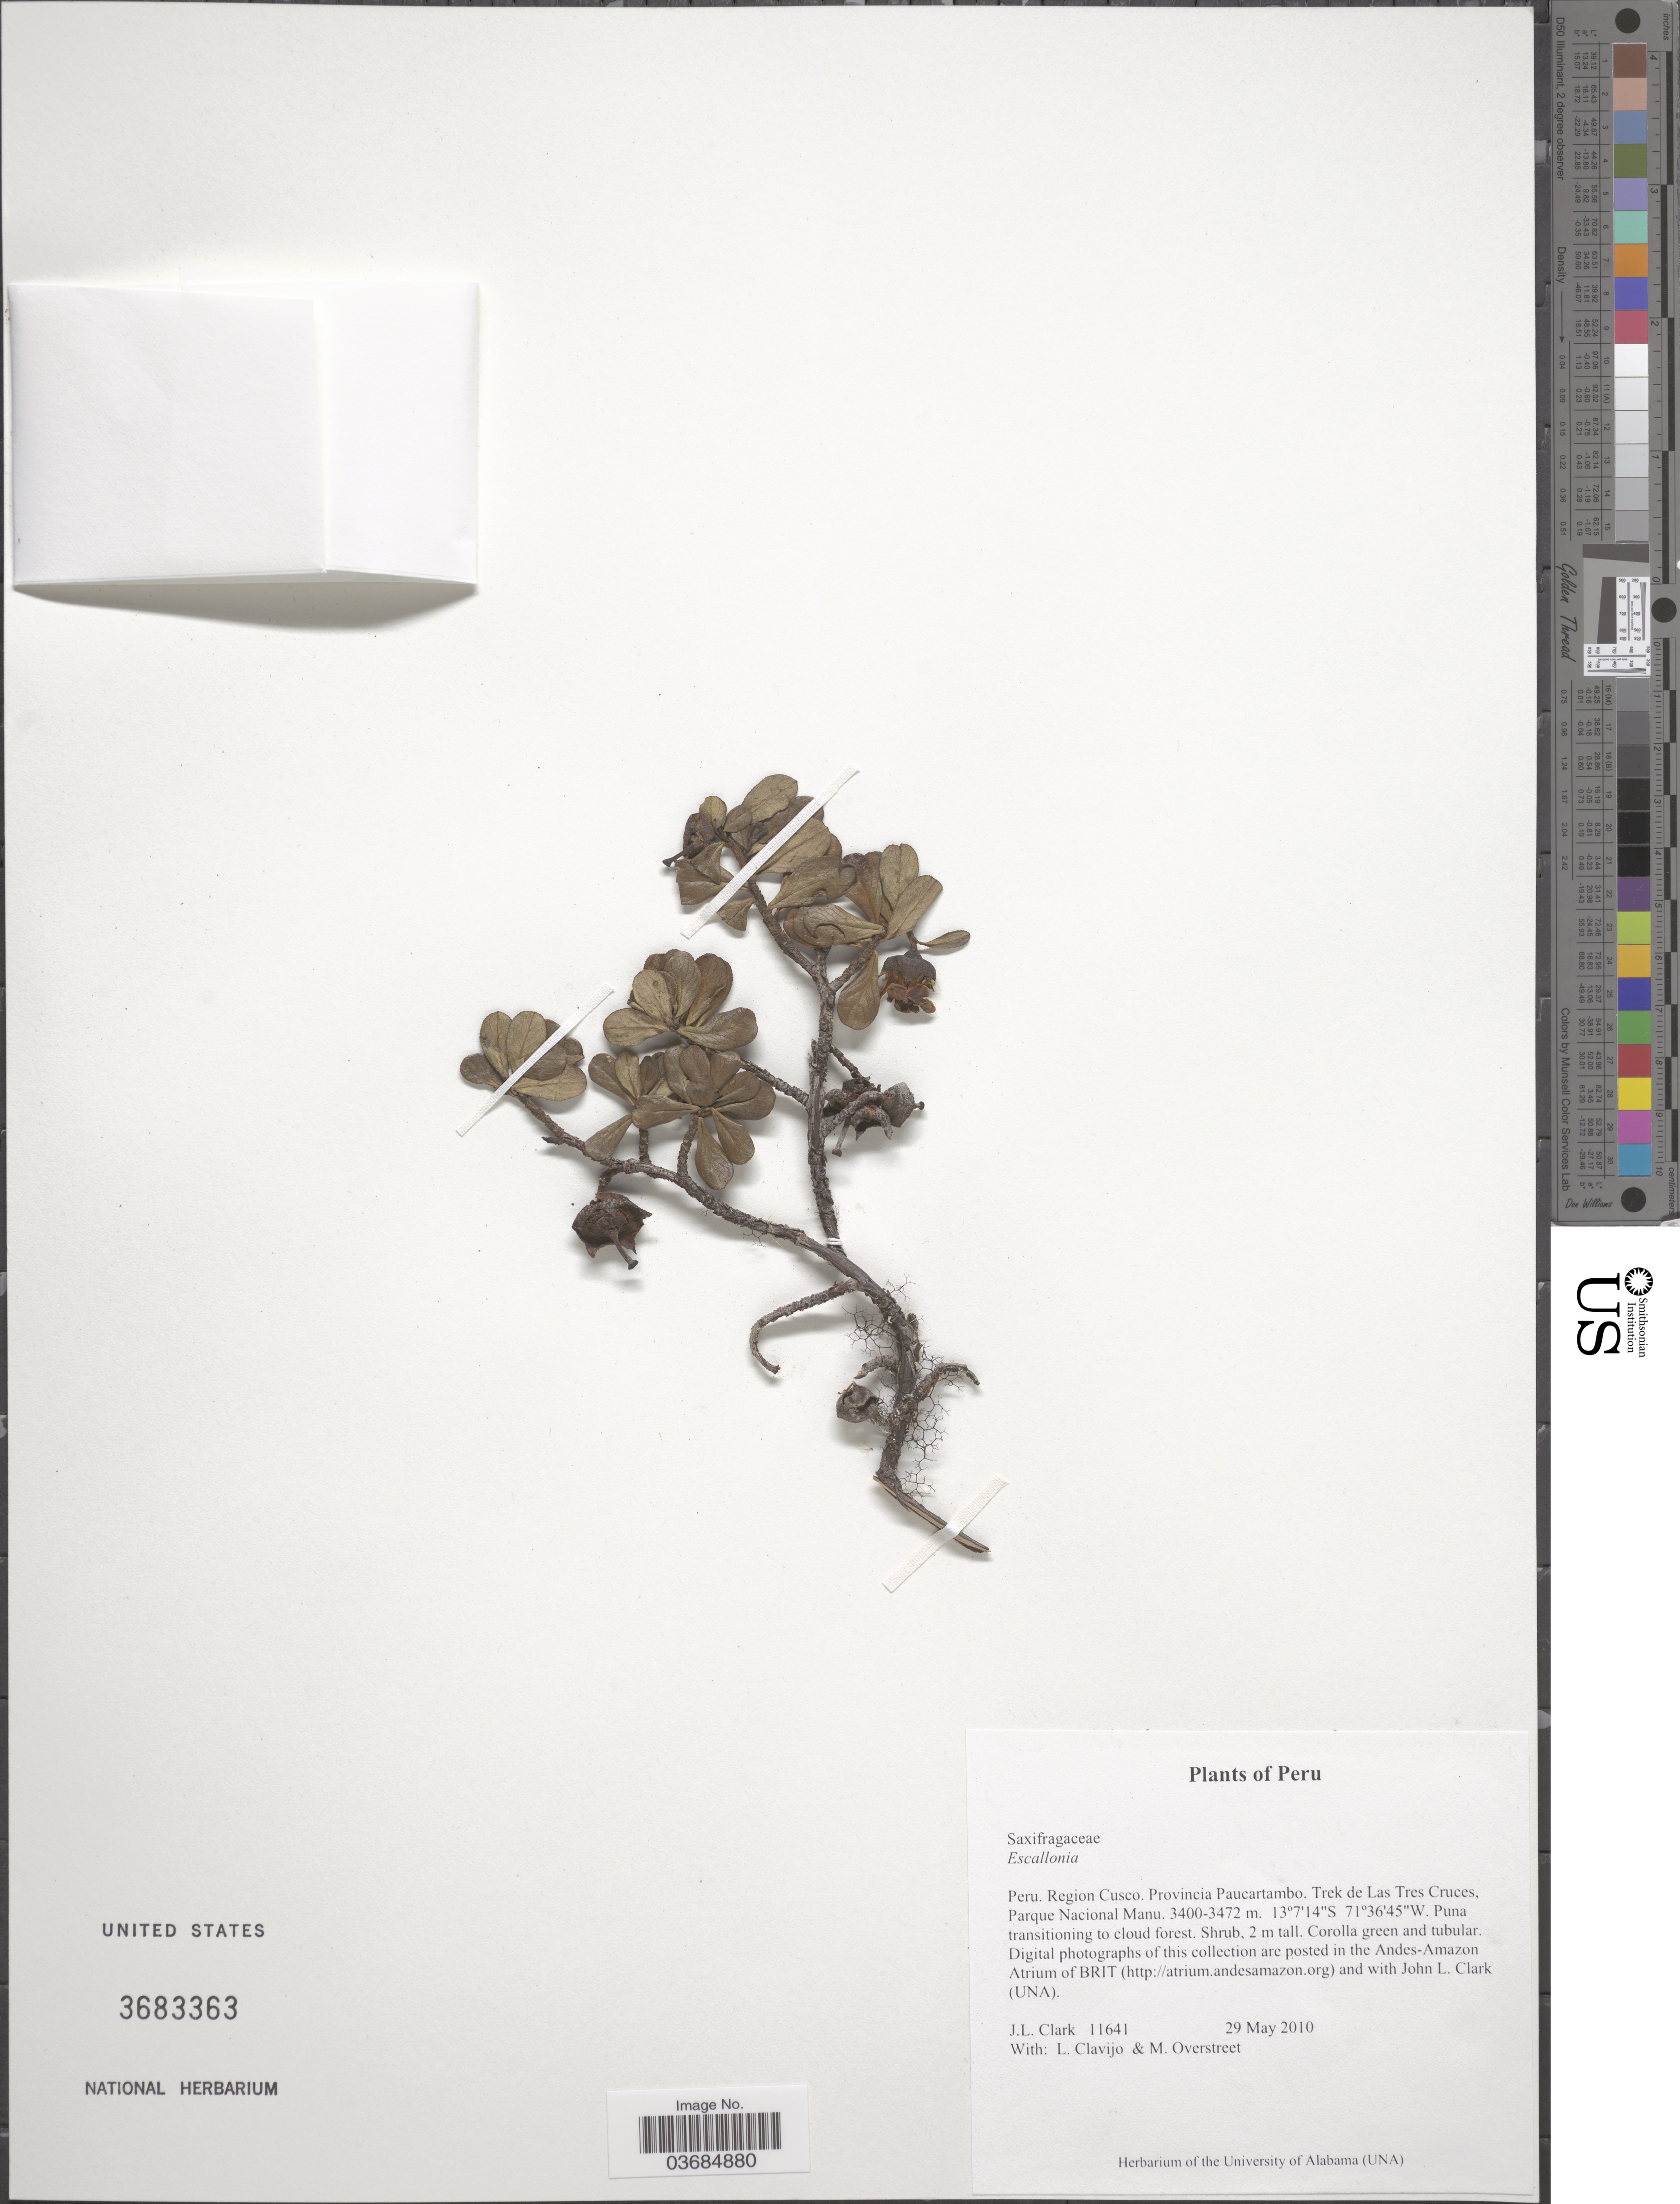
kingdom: Plantae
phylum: Tracheophyta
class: Magnoliopsida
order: Escalloniales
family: Escalloniaceae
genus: Escallonia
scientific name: Escallonia sp.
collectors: J. L. Clark, L. Clavijo & M. Overstreet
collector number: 11641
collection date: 2010-05-29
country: Peru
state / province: Cusco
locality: Region Cusco. Provincia Paucartambo, Trek de Las Tres Cruces. Parque Nacional Manu.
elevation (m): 3400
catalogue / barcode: US 3683363